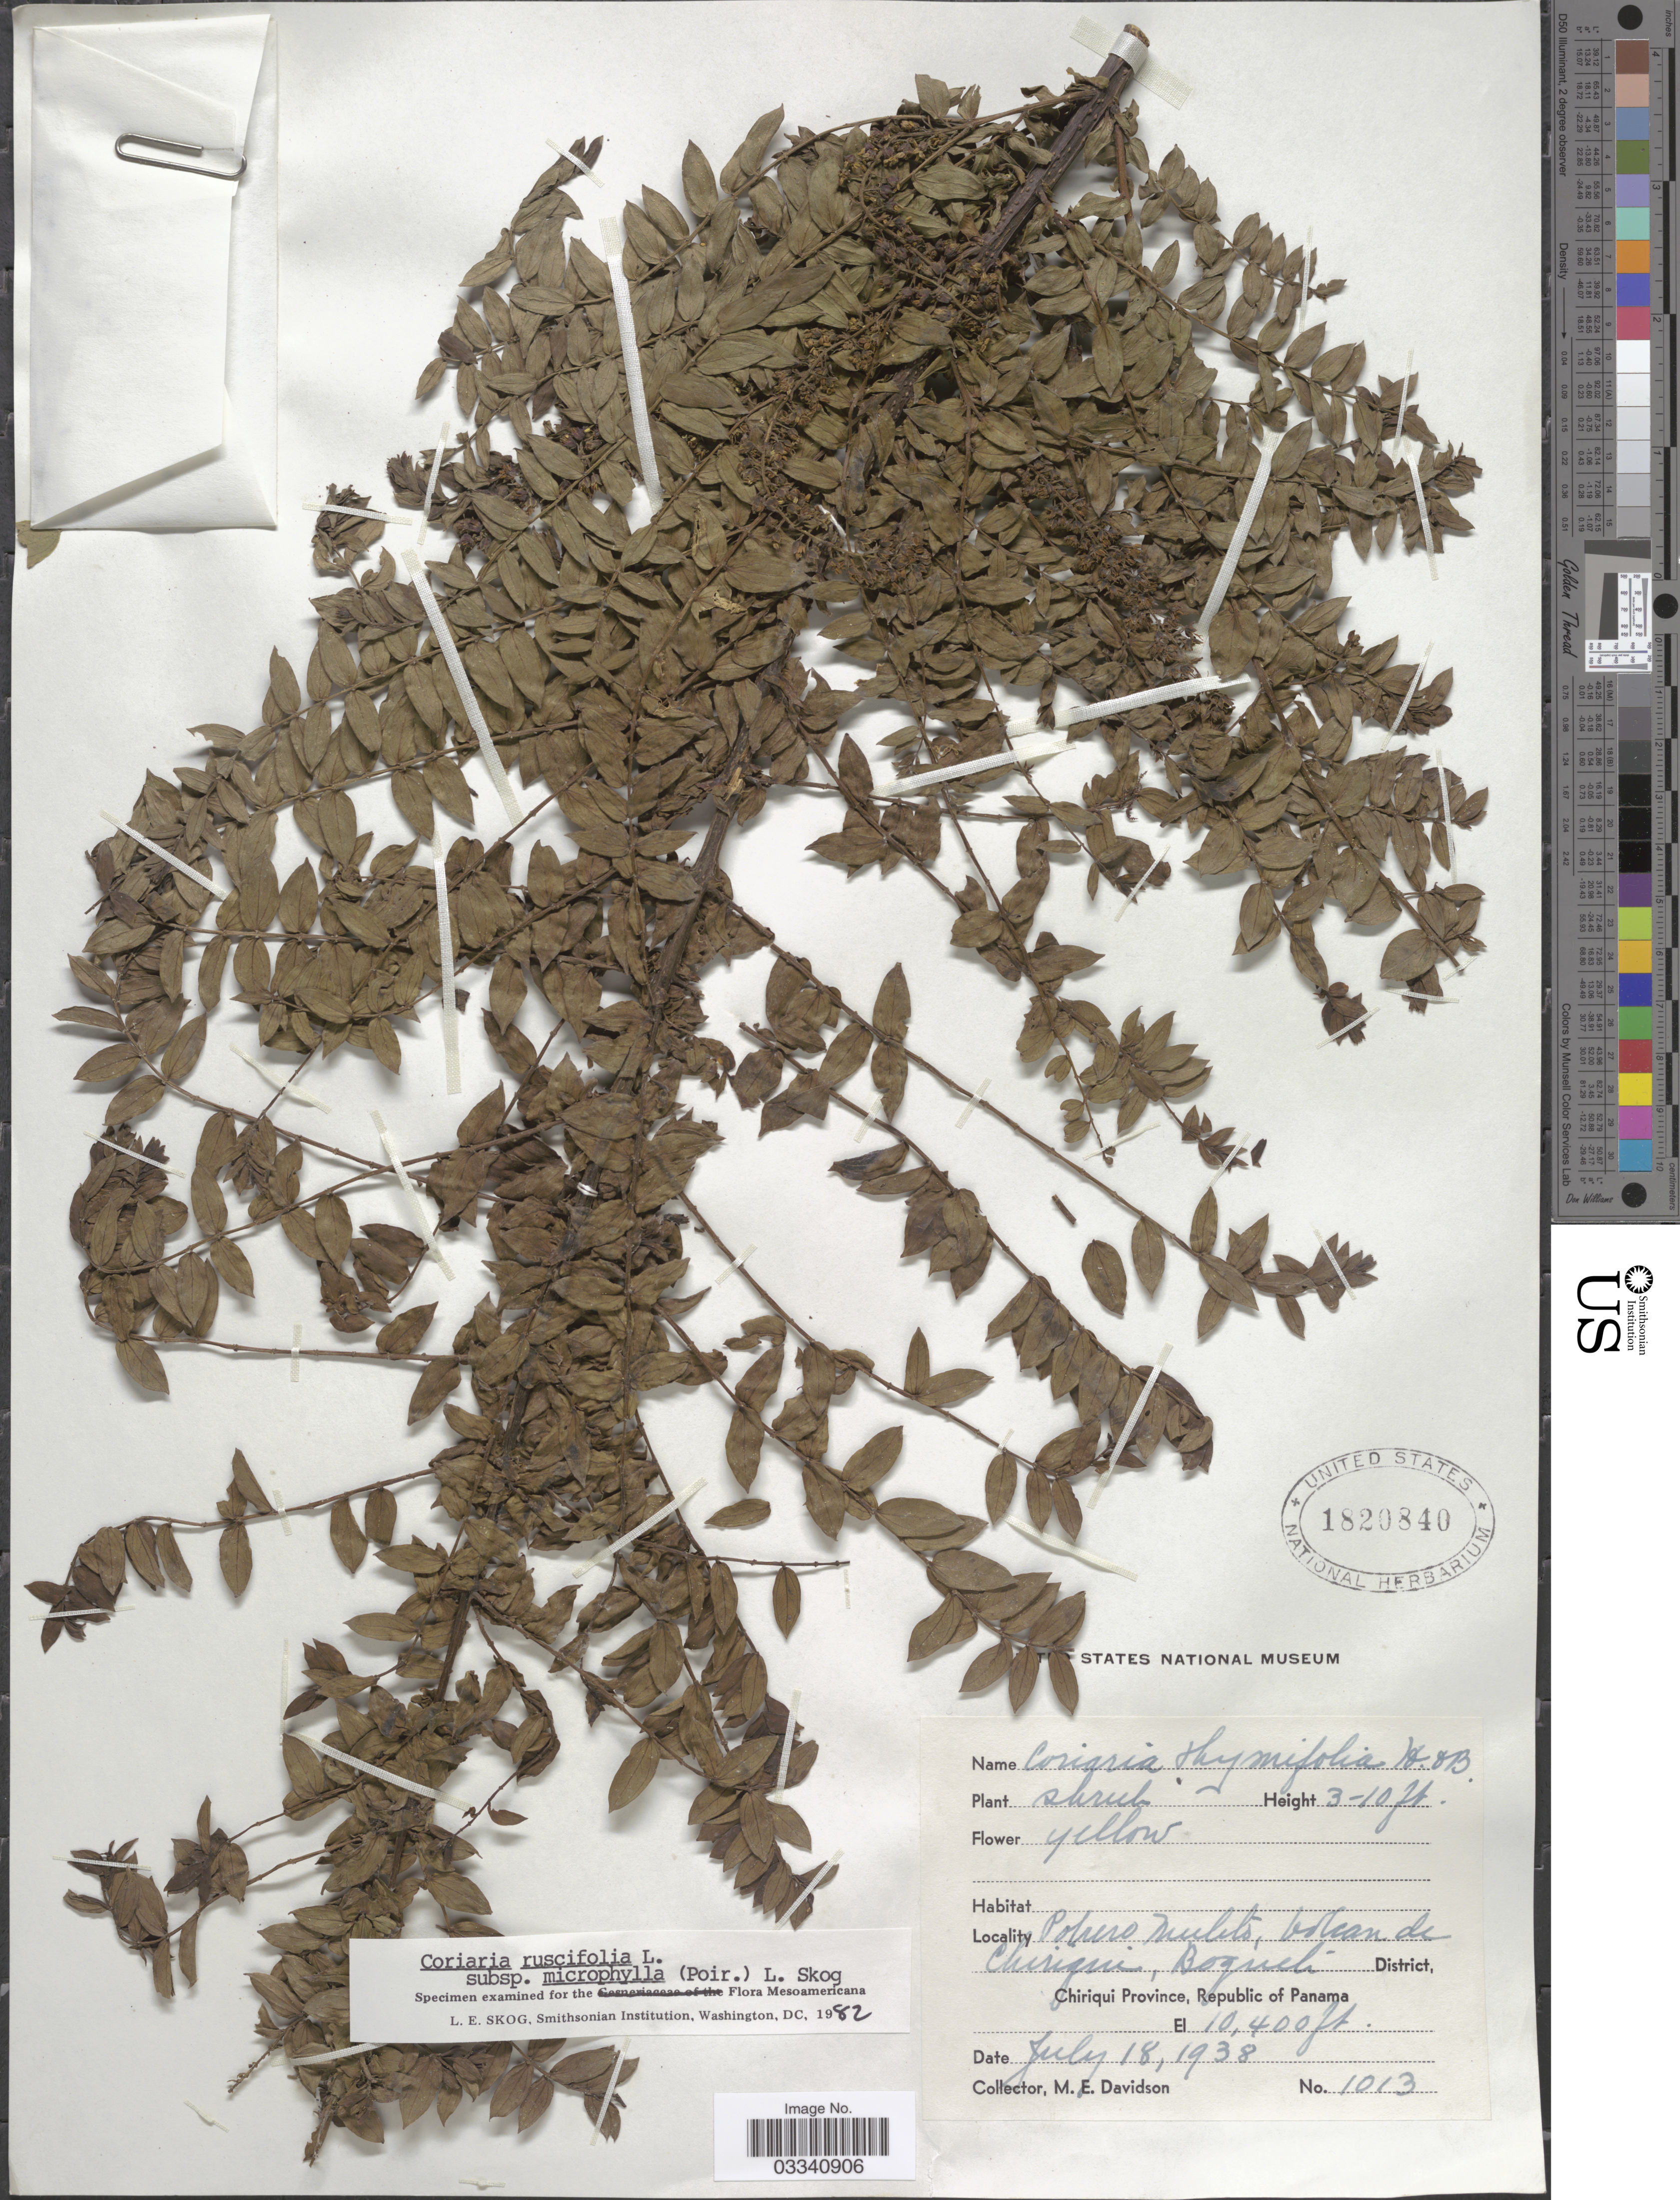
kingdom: Plantae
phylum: Tracheophyta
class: Magnoliopsida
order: Cucurbitales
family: Coriariaceae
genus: Coriaria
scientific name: Coriaria ruscifolia subsp. microphylla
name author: (Poir.) L.E. Skog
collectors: M. E. Davidson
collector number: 1013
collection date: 1938-07-18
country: Panama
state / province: Chiriqui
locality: Potrero Muleto, volcan de Chiriqui, Boqueté District.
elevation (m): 3170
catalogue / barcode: US 1820840